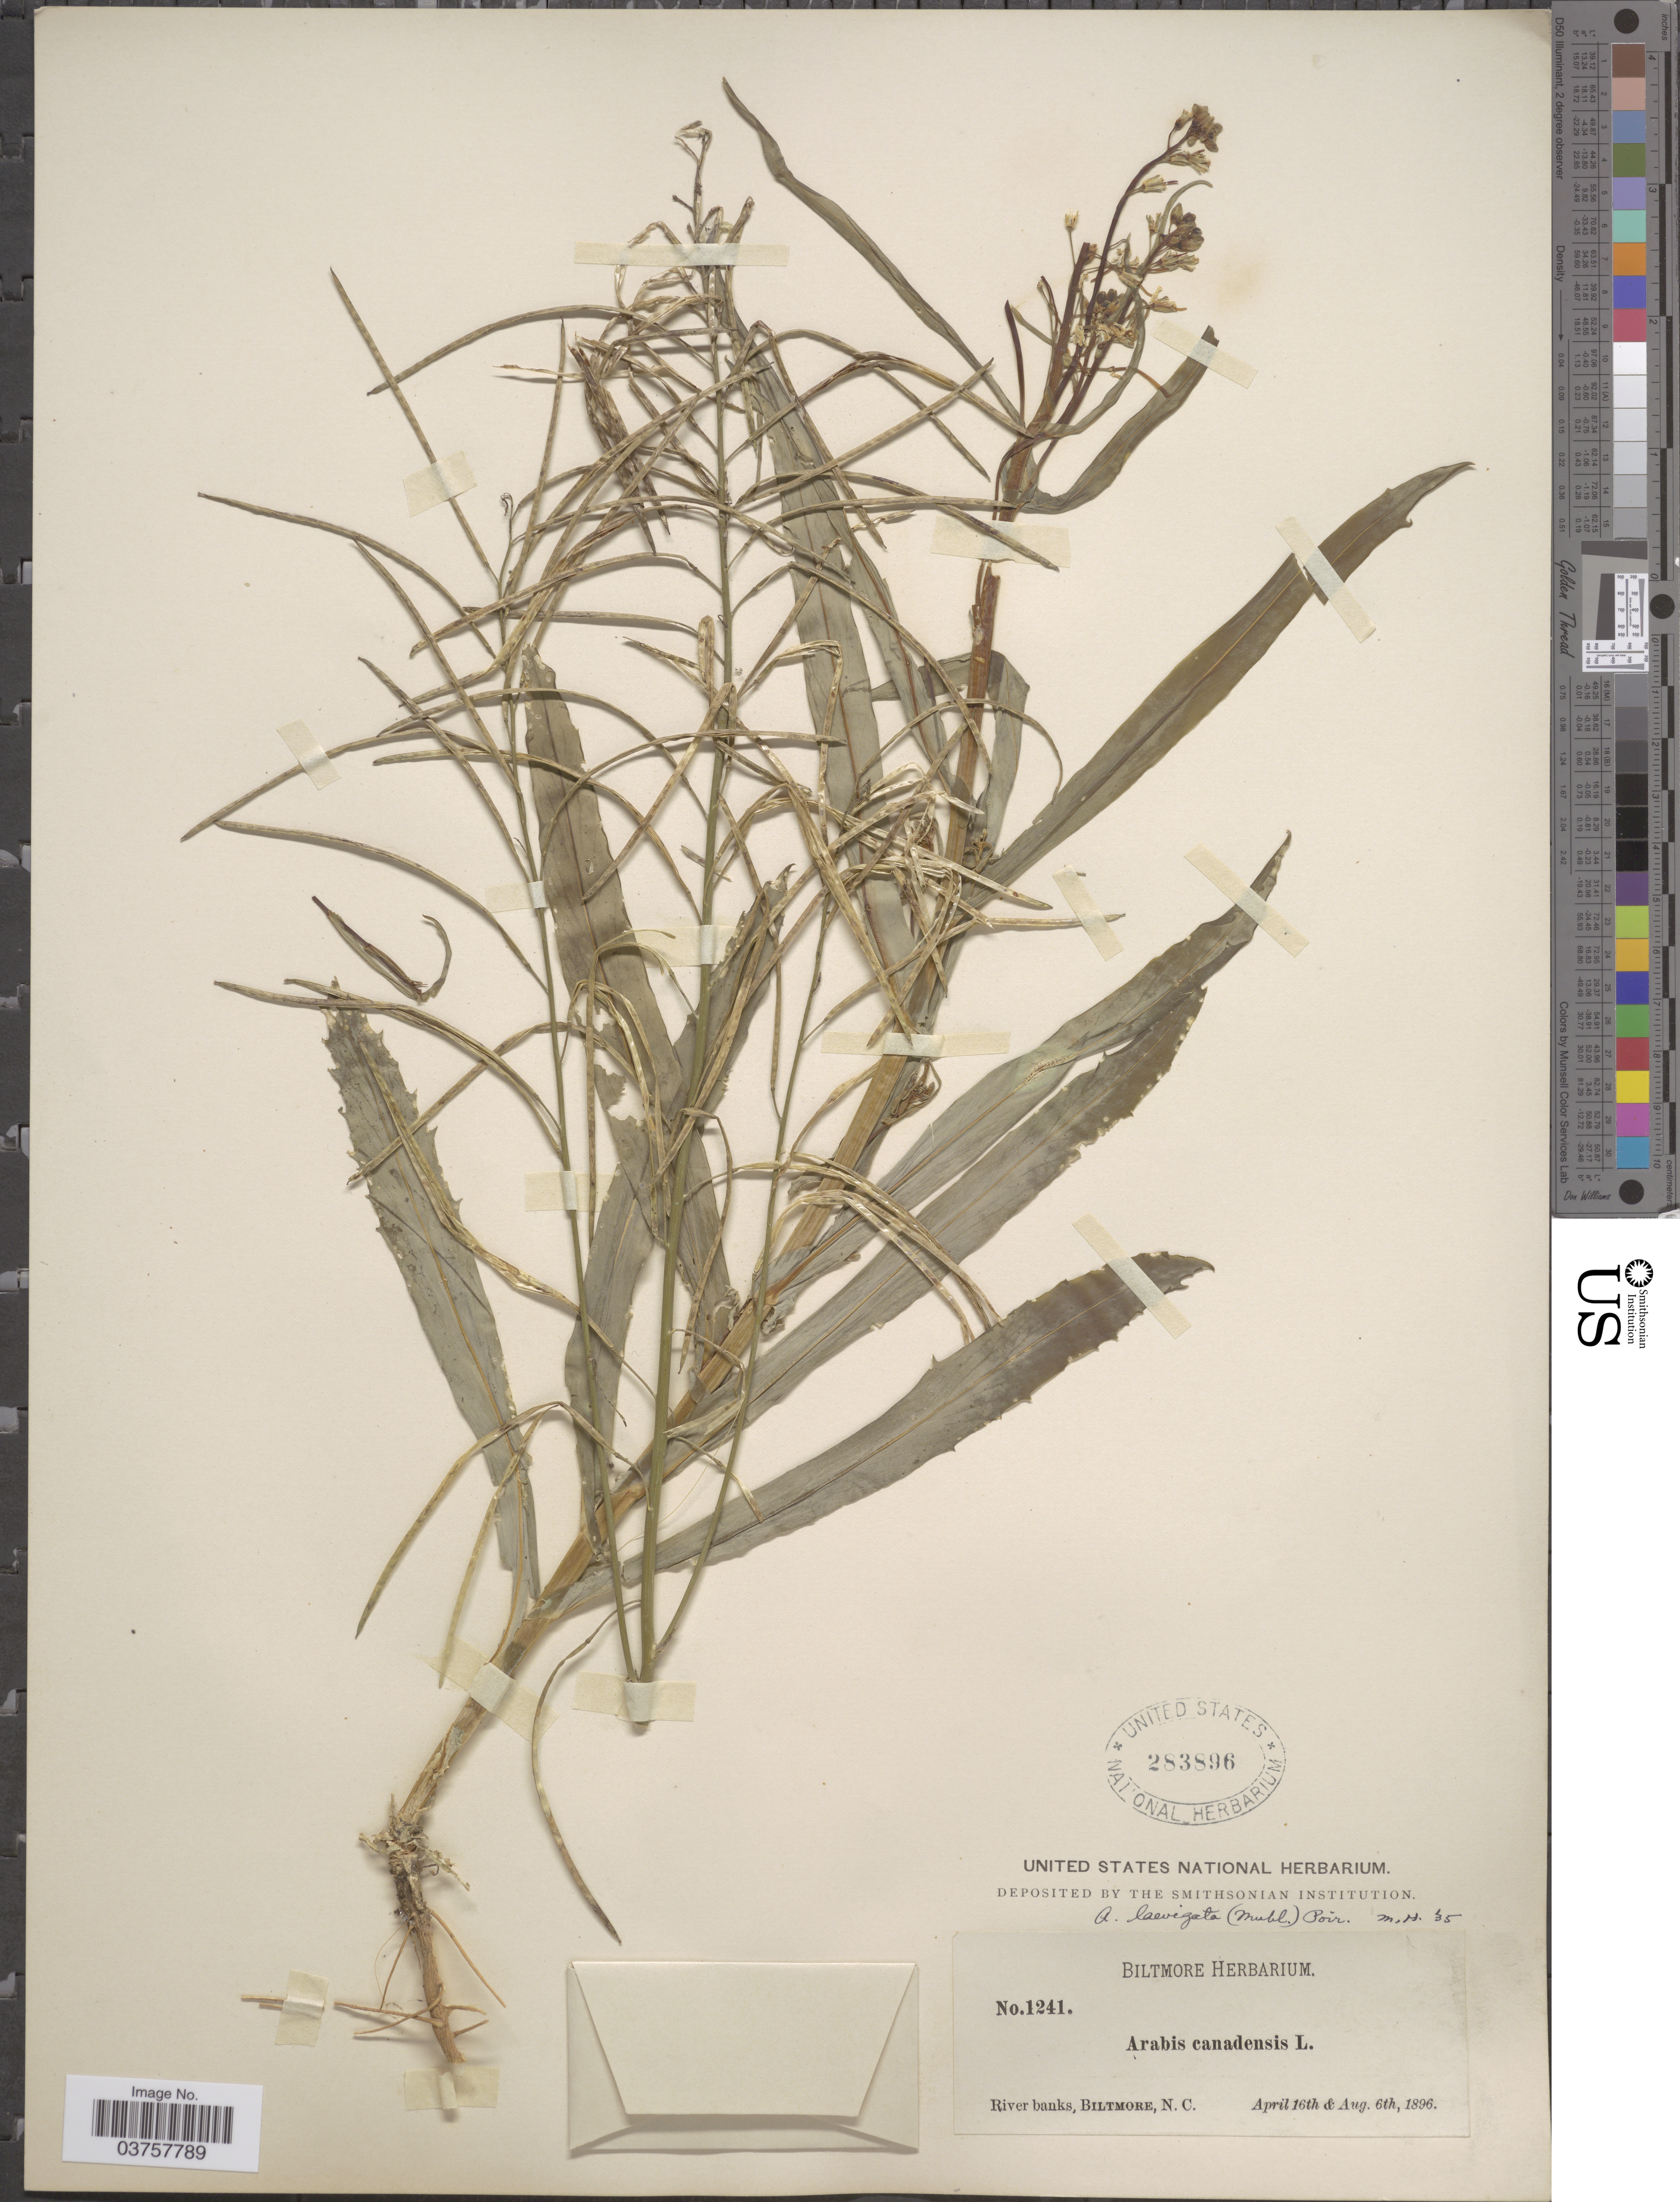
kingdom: Plantae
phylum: Tracheophyta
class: Magnoliopsida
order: Brassicales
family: Brassicaceae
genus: Arabis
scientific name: Arabis laevigata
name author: (Muhl. ex Willd.) Poir.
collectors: ex herb. Biltmore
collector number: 1241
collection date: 1896-04-16/1896-08-06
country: United States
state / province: North Carolina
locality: River banks, Biltmore.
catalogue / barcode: US 283896